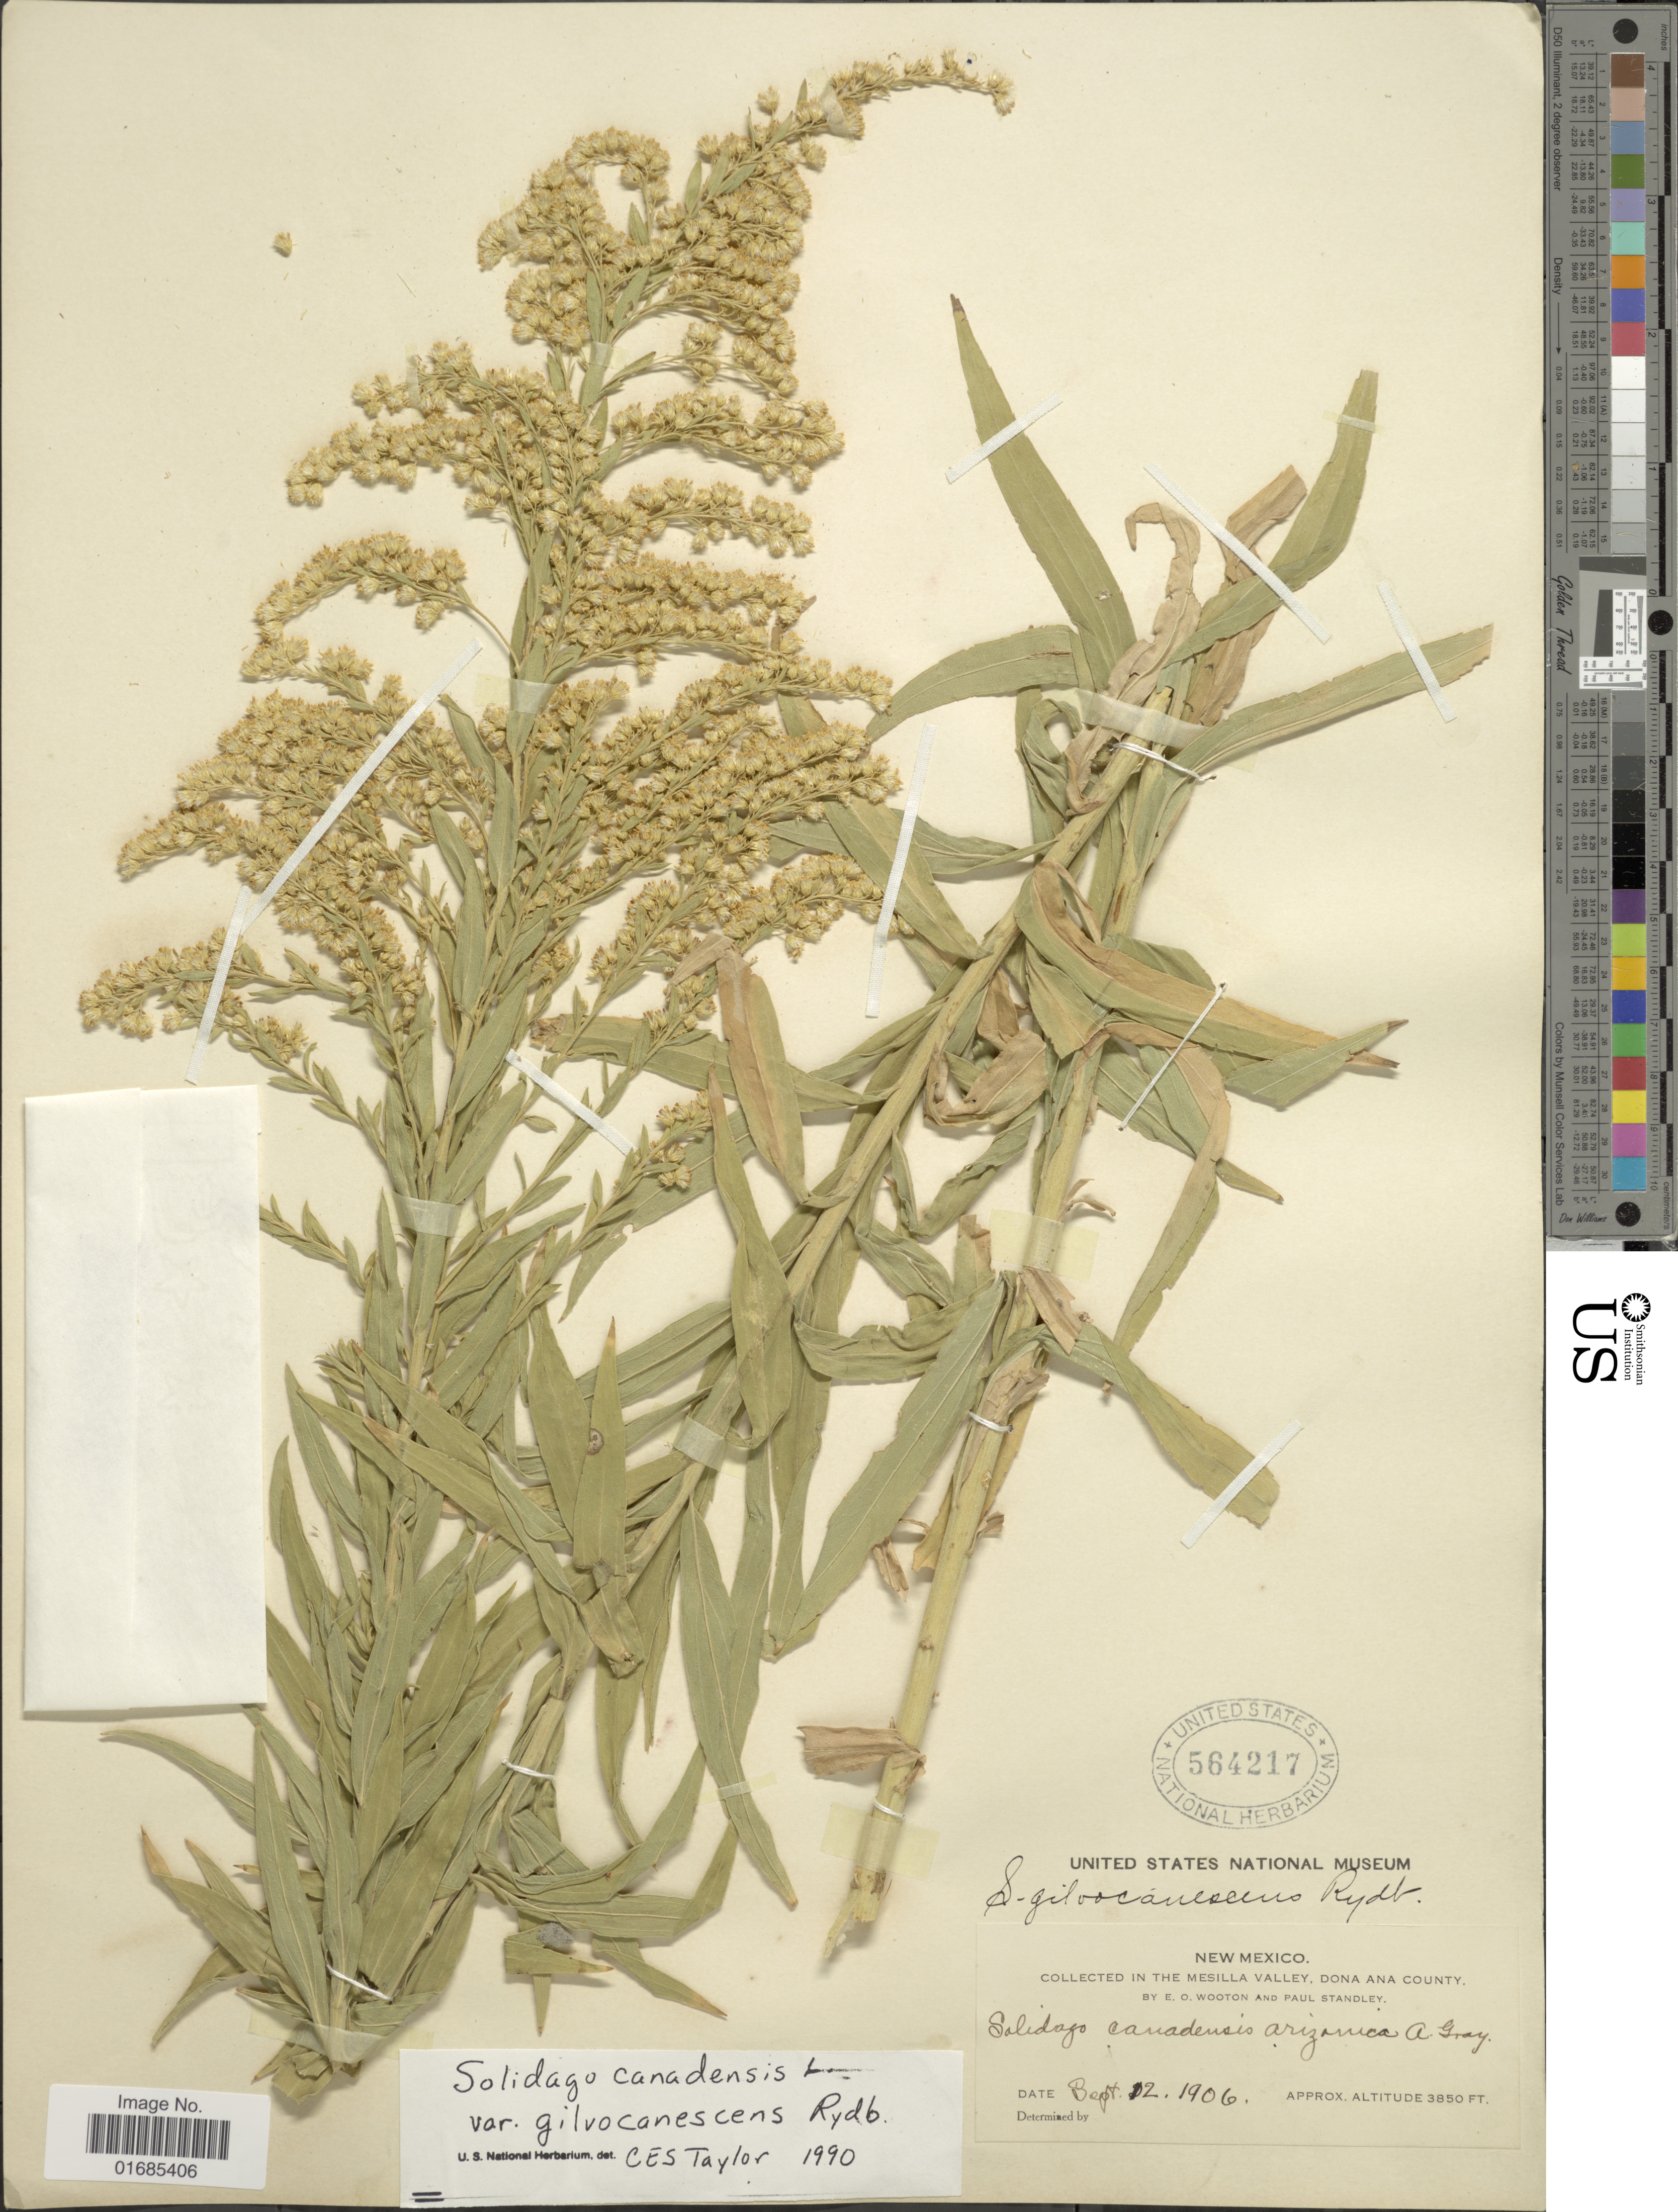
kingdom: Plantae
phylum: Tracheophyta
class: Magnoliopsida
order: Asterales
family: Asteraceae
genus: Solidago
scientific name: Solidago canadensis var. gilvocanescens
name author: Rydb.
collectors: E. O. Wooton & P. C. Standley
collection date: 1906-09-12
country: United States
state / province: New Mexico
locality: Mesilla Valley, Dona Ana County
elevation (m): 1173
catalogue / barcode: US 564217